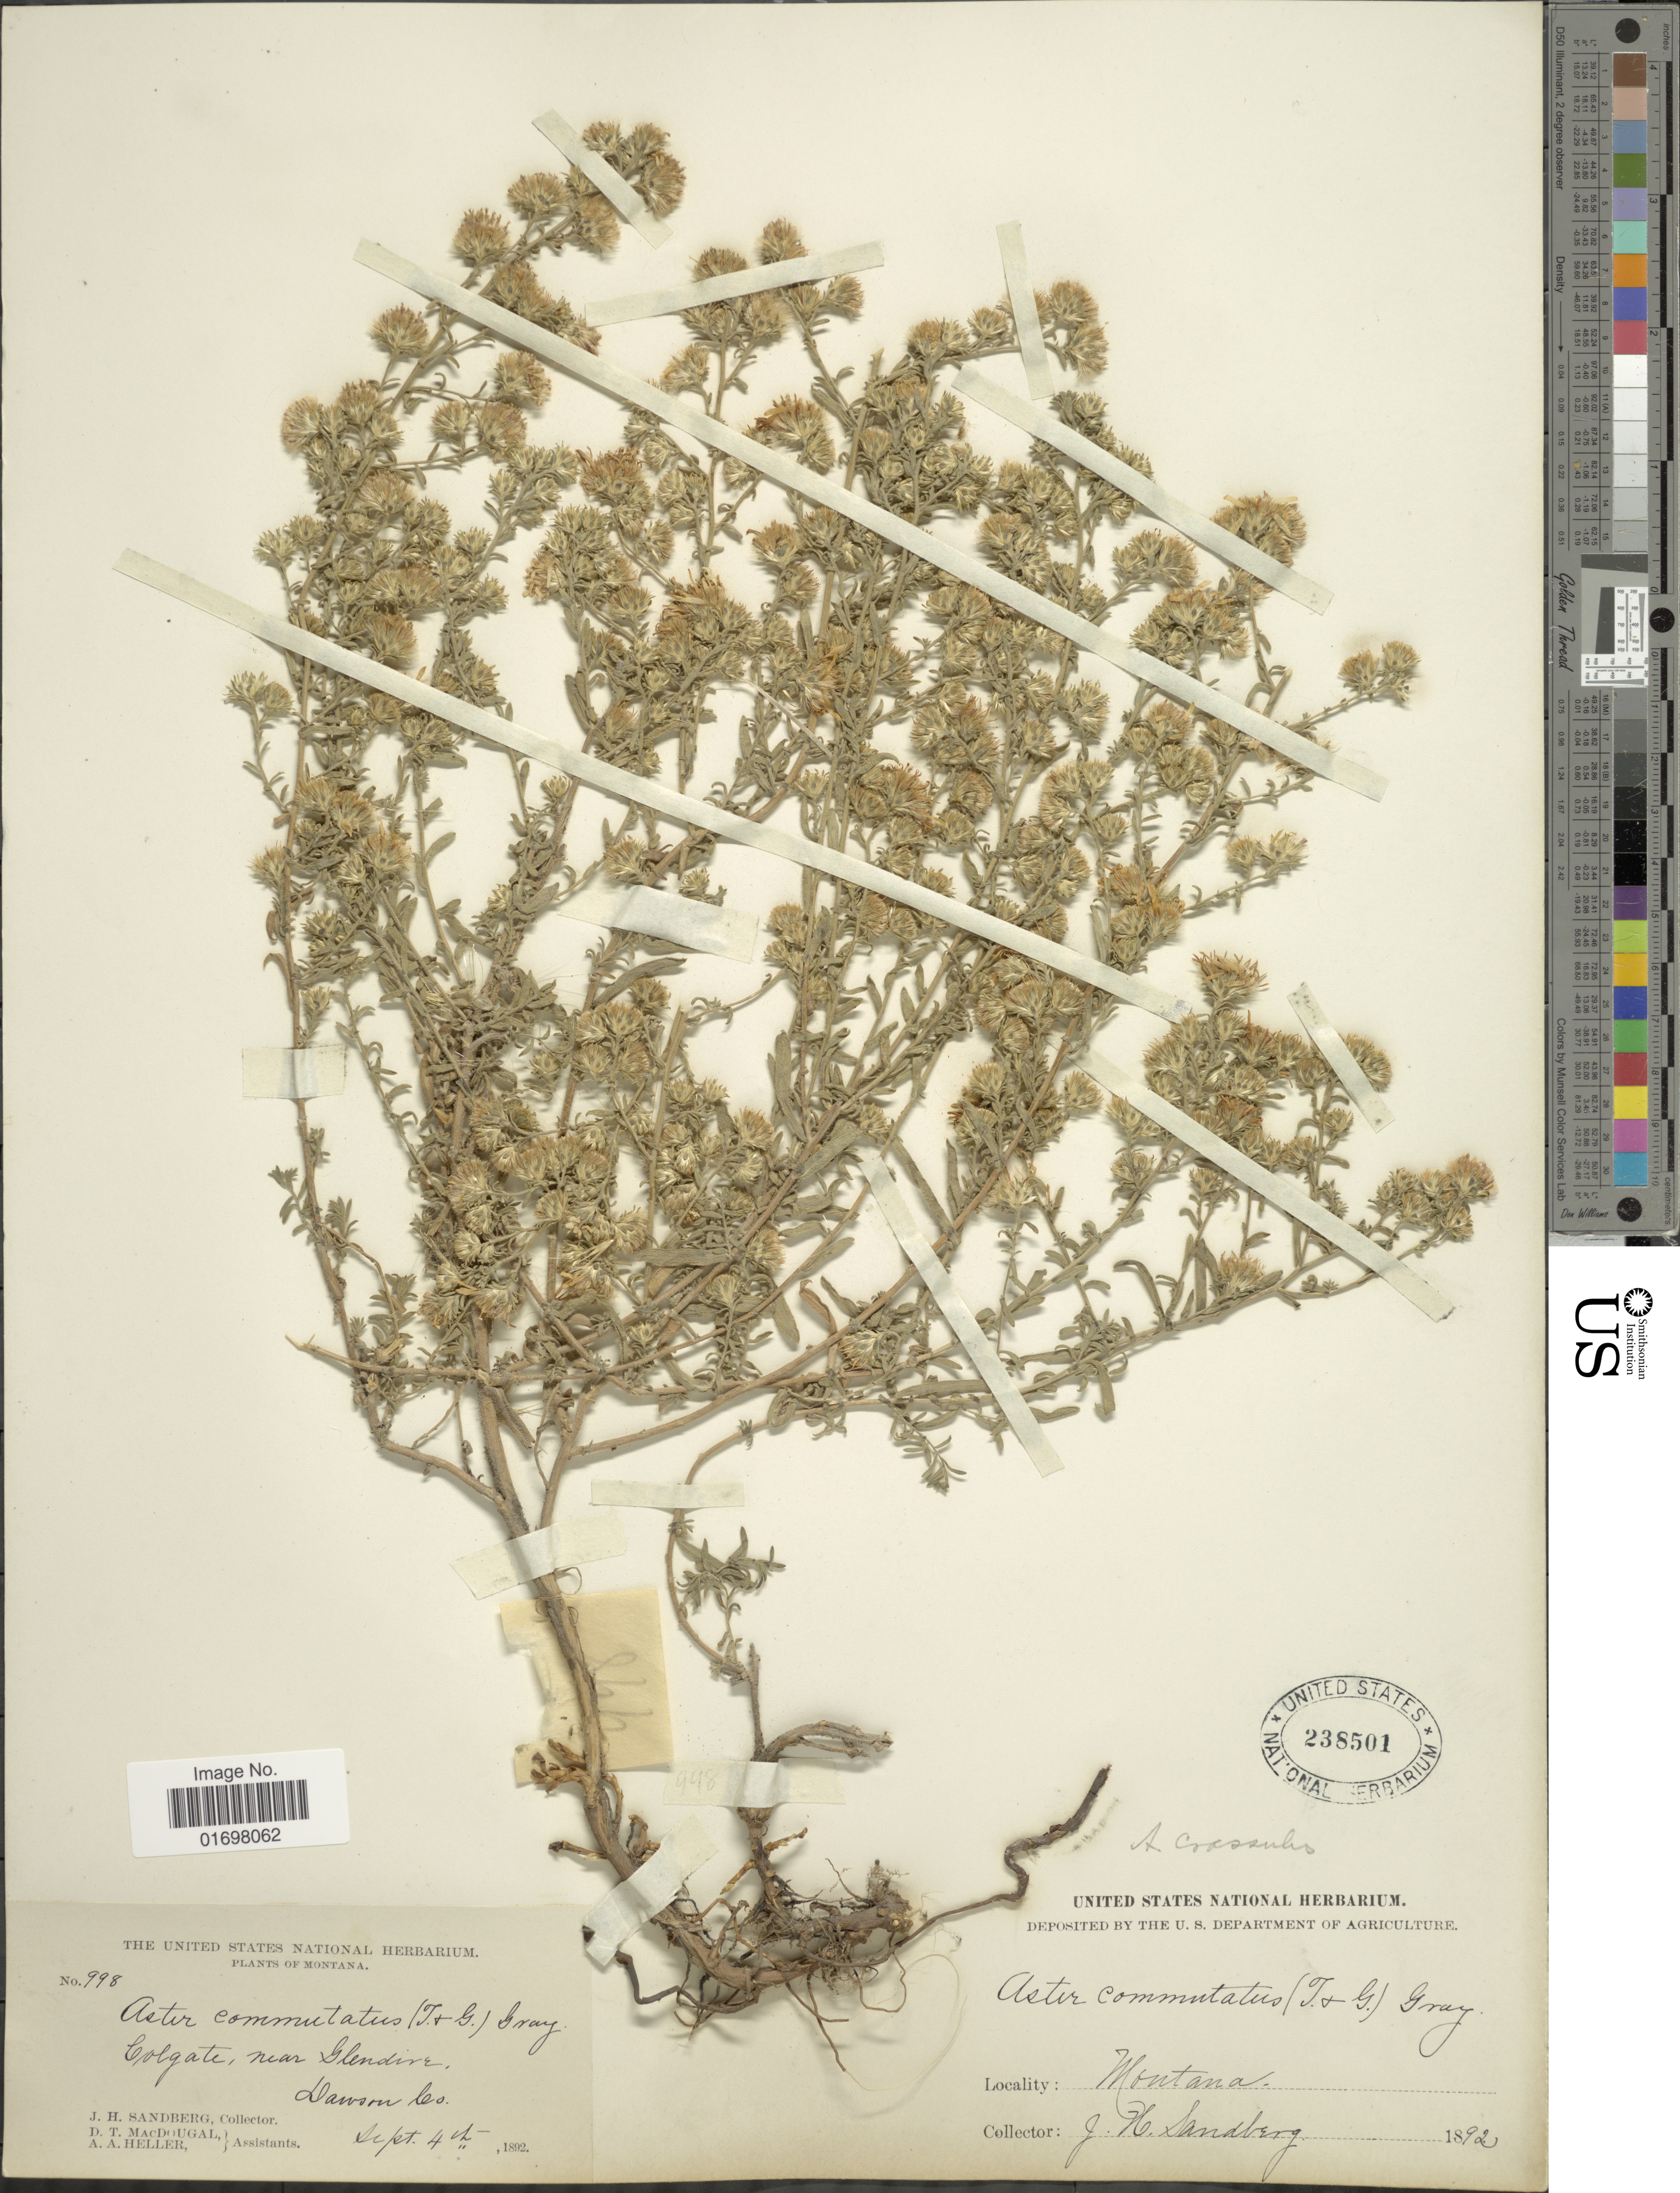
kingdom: Plantae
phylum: Tracheophyta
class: Magnoliopsida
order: Asterales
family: Asteraceae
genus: Symphyotrichum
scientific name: Symphyotrichum falcatum var. commutatum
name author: (Torr. & A. Gray) G.L. Nesom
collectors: J. Sanberg, D. T. MacDougal & A. A. Heller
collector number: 998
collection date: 1892-09-04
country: United States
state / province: Montana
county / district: Dawson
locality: Colgate, near Glendive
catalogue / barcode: US 238501